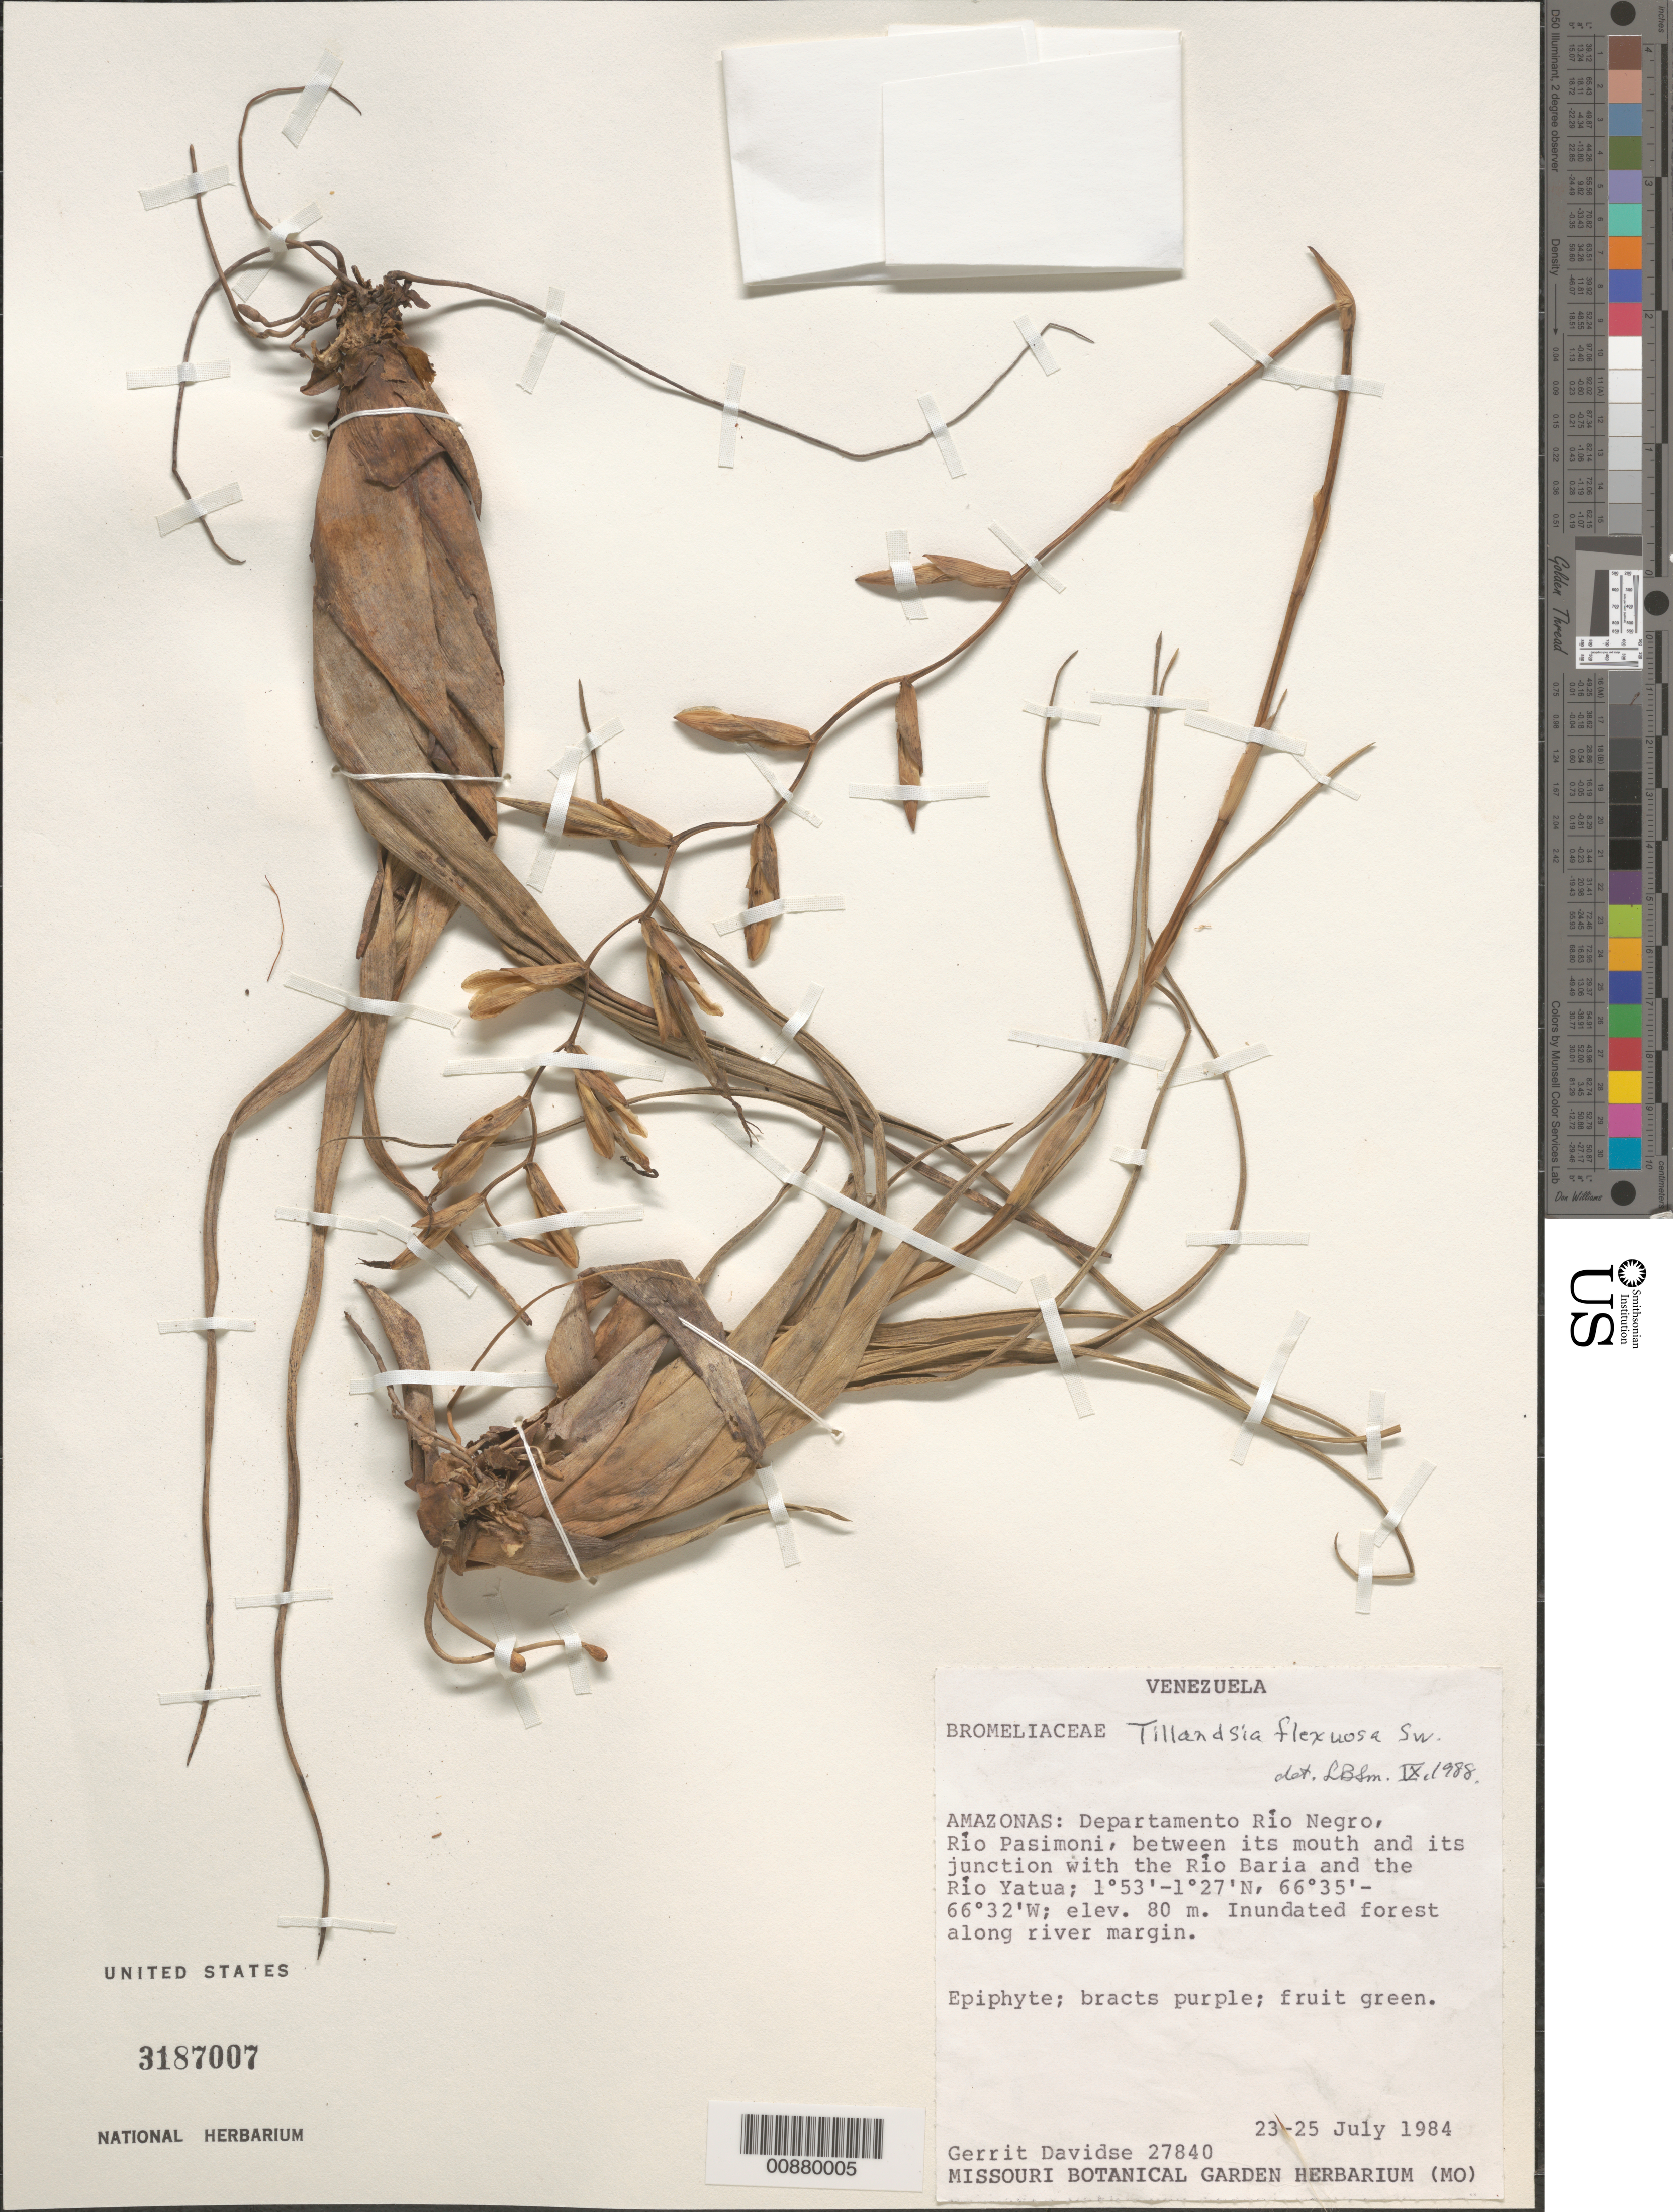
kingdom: Plantae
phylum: Tracheophyta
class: Liliopsida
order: Poales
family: Bromeliaceae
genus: Tillandsia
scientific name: Tillandsia flexuosa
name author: Sw.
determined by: Smith, Lyman B., (US), NMNH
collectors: G. Davidse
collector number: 27840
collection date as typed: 23-Jul-84 to 25-Jul-84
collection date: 1984-07-23/1984-07-25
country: Venezuela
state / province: Amazonas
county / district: Río Negro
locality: Río Pasimoni between mouth and junction with Río Baria and Río Yatua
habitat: Inundated forest along river margin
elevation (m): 80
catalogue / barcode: US 3187007